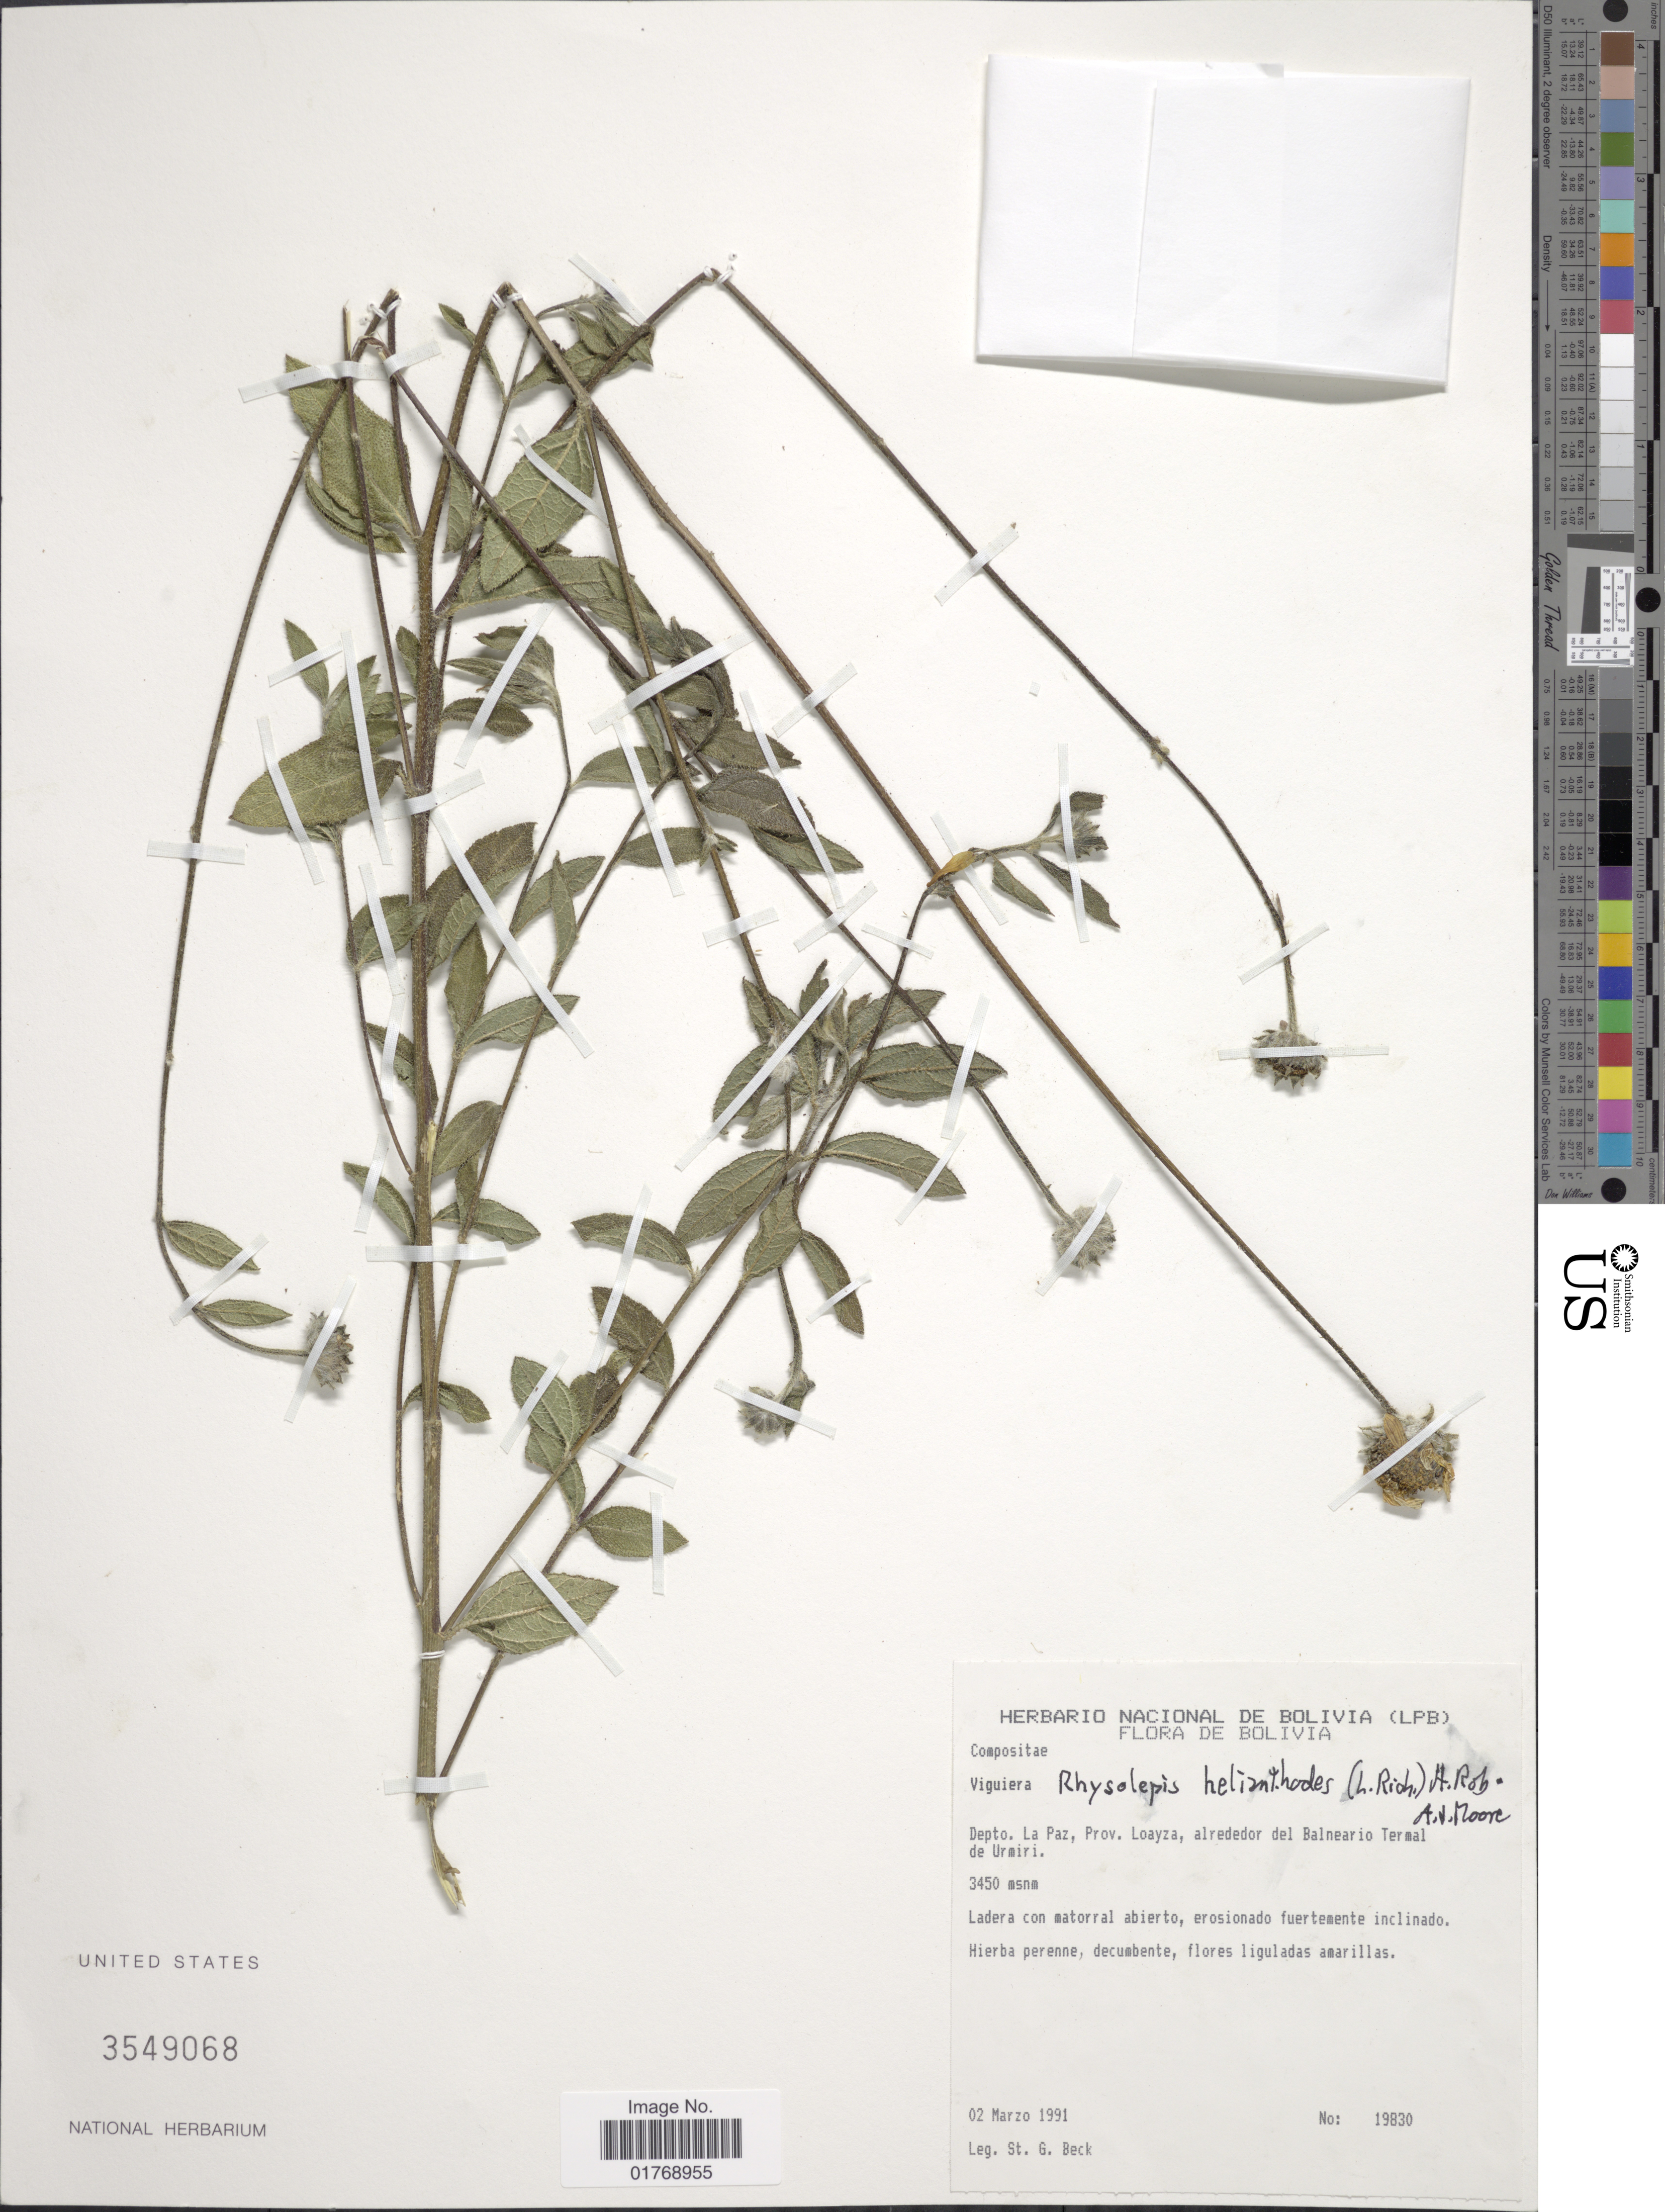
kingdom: Plantae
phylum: Tracheophyta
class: Magnoliopsida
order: Asterales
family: Asteraceae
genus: Viguiera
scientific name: Viguiera procumbens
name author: (Pers.) S.F. Blake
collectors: S. G. Beck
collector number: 19830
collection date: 1991-03-02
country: Bolivia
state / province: La Paz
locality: Depto. La Paz, Prov. Loayza, alrededores del Balneario Termal de Urmiri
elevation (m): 3450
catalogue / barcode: US 3549068